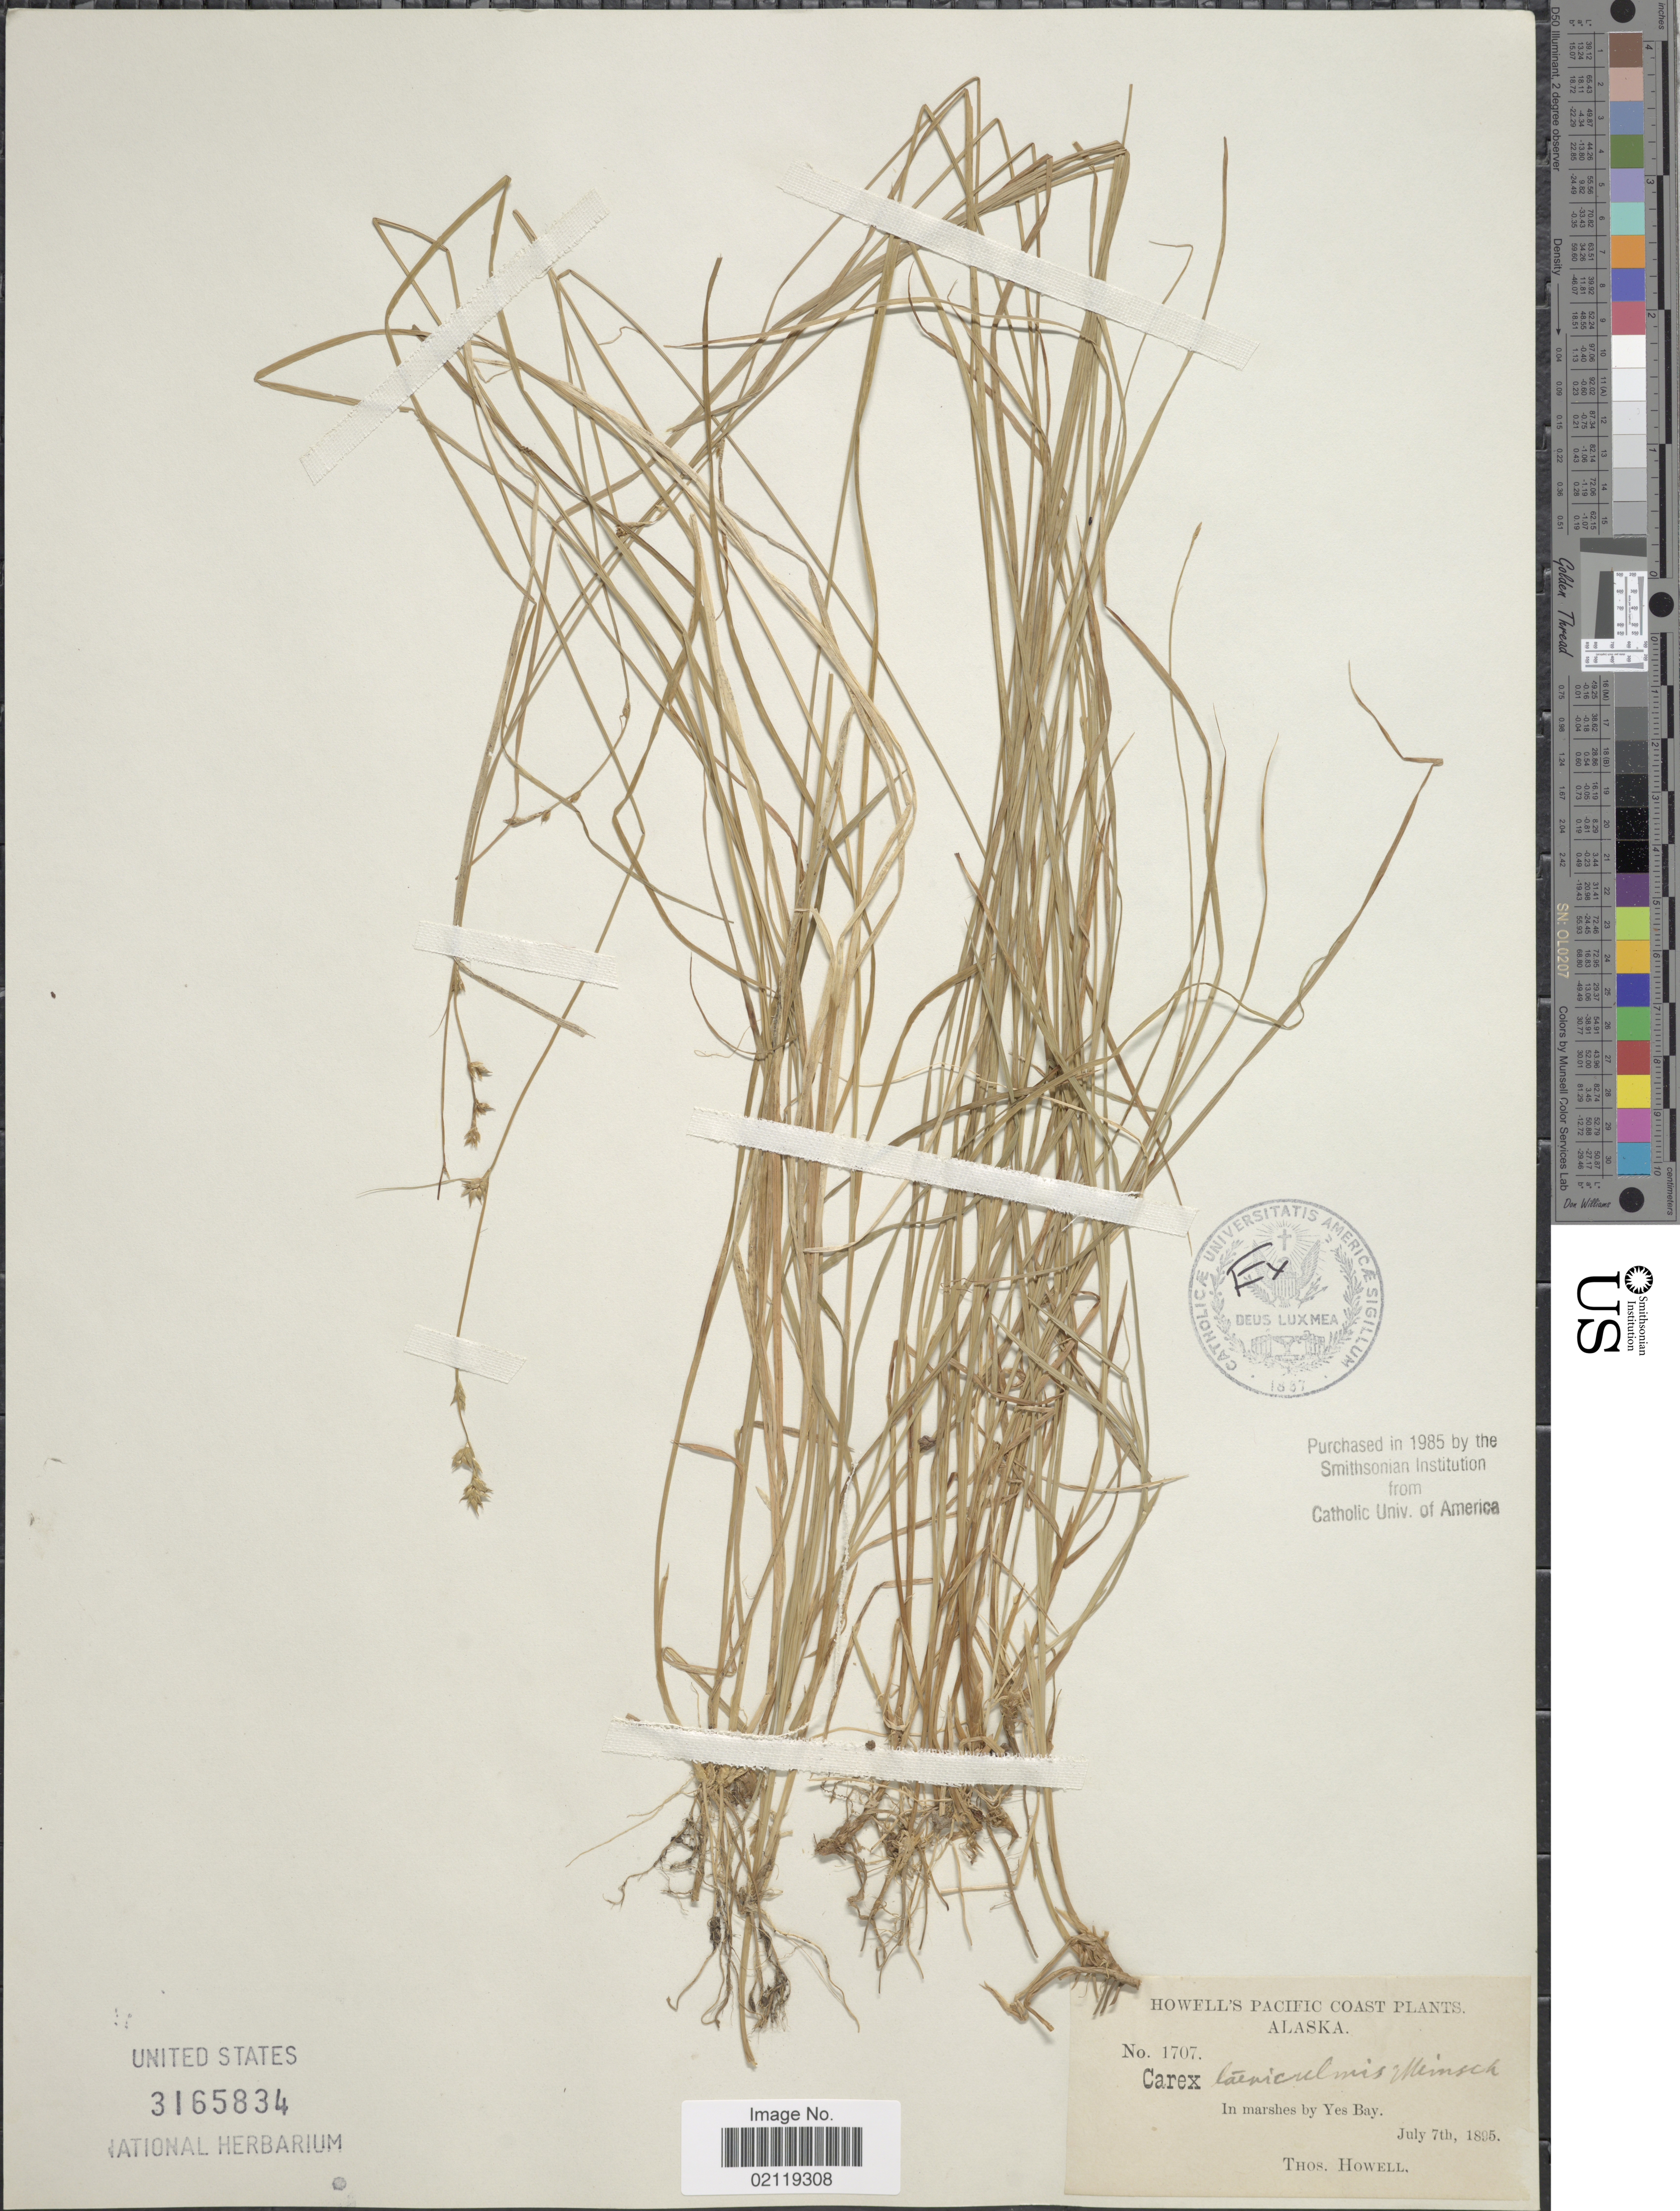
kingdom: Plantae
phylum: Tracheophyta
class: Liliopsida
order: Poales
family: Cyperaceae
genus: Carex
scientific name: Carex laeviculmis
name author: Meinsh.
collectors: T. Howell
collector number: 1707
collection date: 1895-07-07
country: United States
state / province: Alaska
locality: Pacific Coast. In marshes by Yes Bay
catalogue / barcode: US 3165834